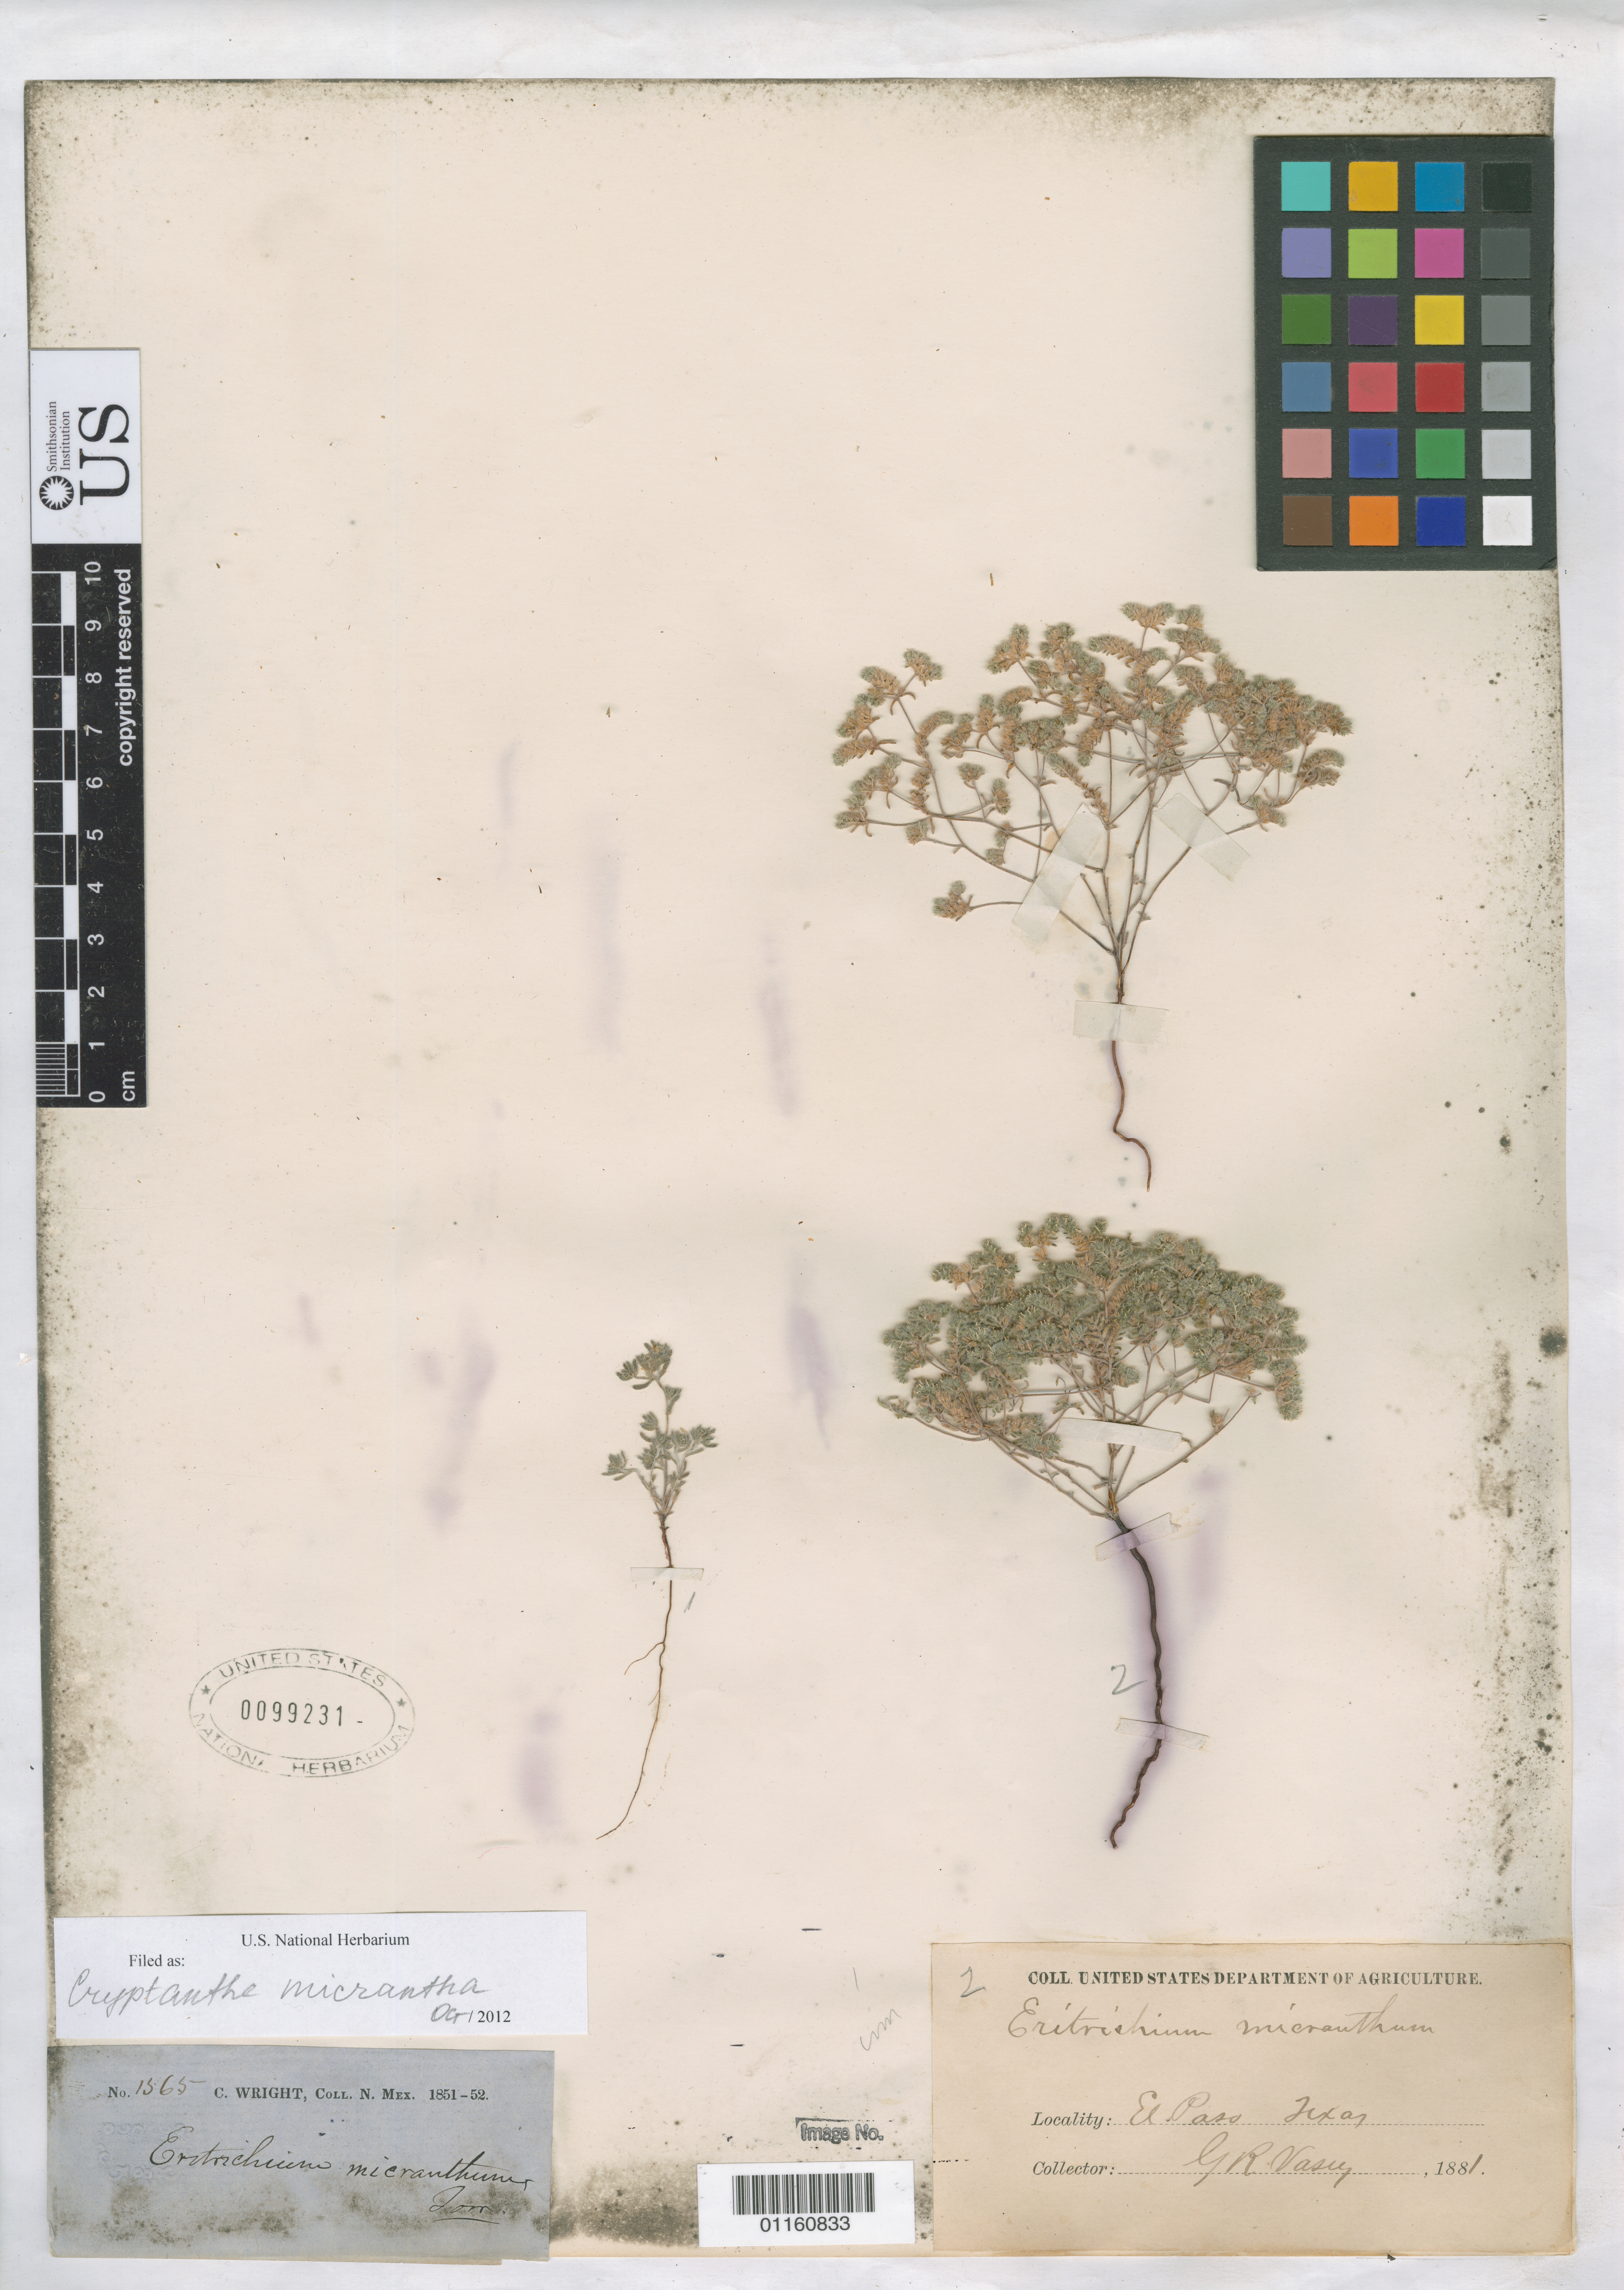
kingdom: Plantae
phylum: Tracheophyta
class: Magnoliopsida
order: Boraginales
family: Boraginaceae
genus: Cryptantha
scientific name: Cryptantha micrantha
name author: (Torr.) I.M. Johnst.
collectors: C. Wright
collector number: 1565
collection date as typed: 1851 to -- --- 1852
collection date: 1851/1852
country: United States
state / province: New Mexico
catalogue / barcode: US 99231